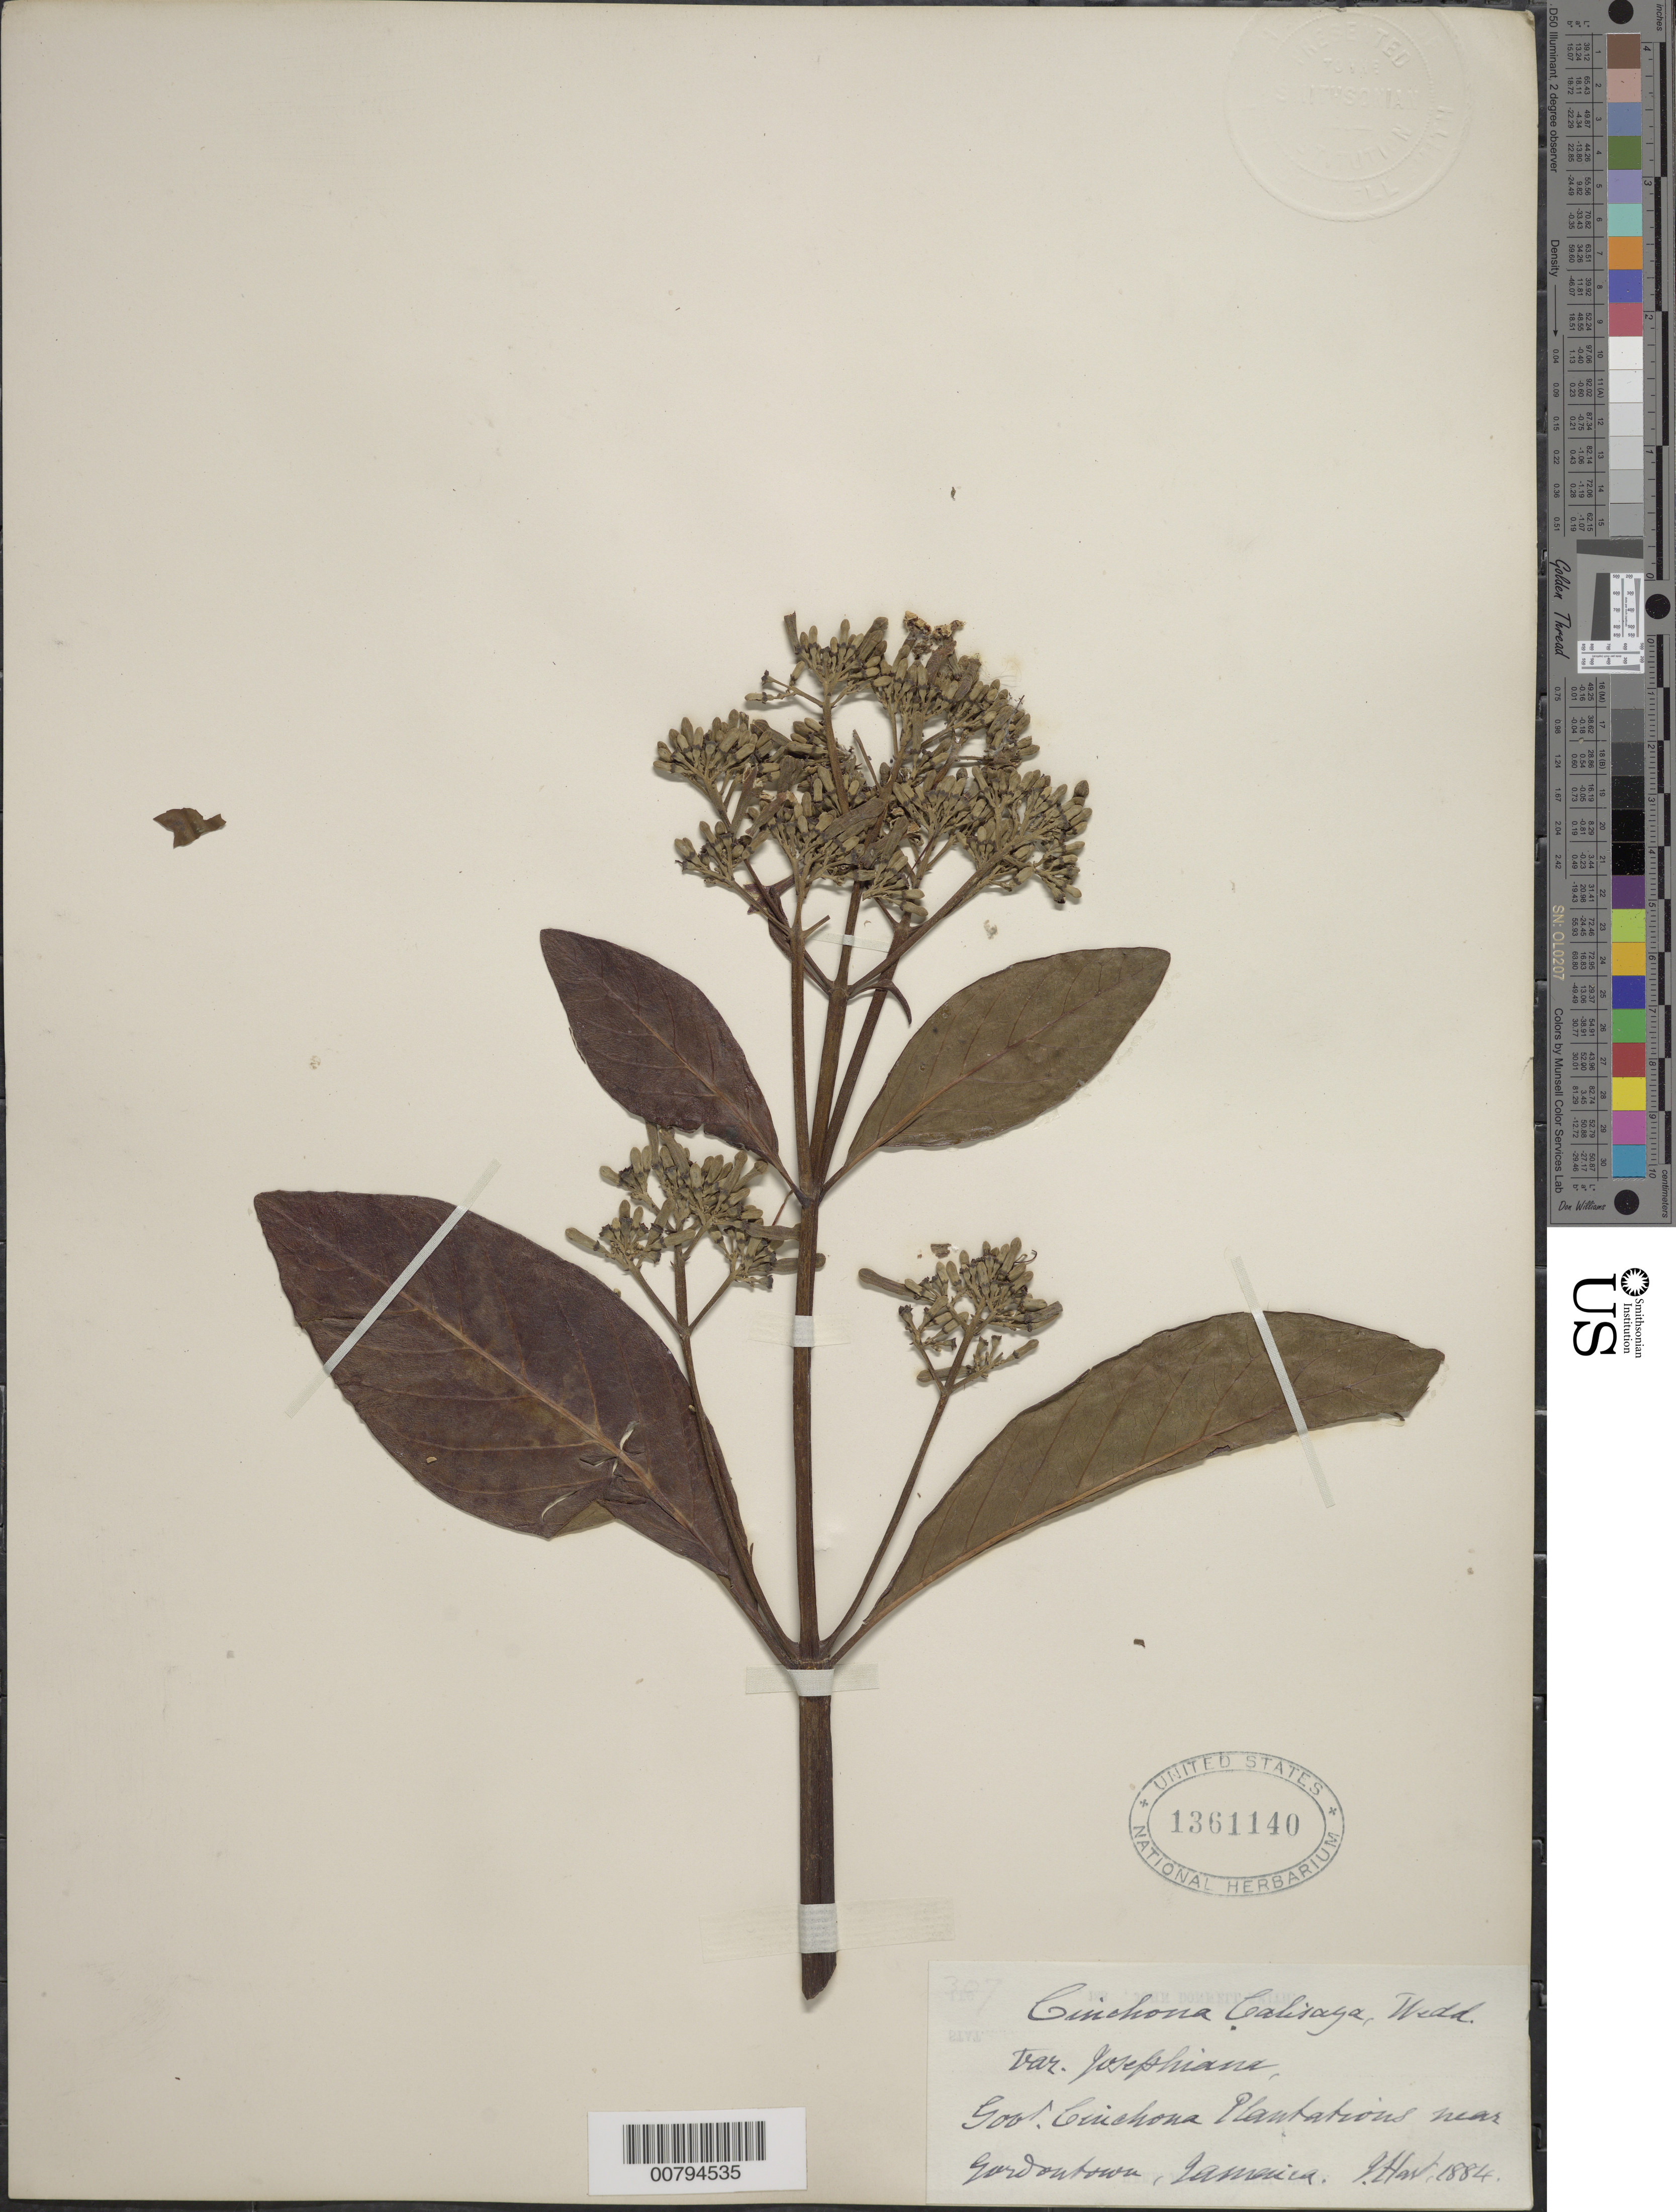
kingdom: Plantae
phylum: Tracheophyta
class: Magnoliopsida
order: Gentianales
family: Rubiaceae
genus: Cinchona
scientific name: Cinchona officinalis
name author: L.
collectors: J. Hart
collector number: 307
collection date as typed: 1884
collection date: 1884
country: Jamaica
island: Jamaica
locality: Govt. Cinchona Plantation, near Gardontown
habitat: Plantation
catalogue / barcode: US 1361140